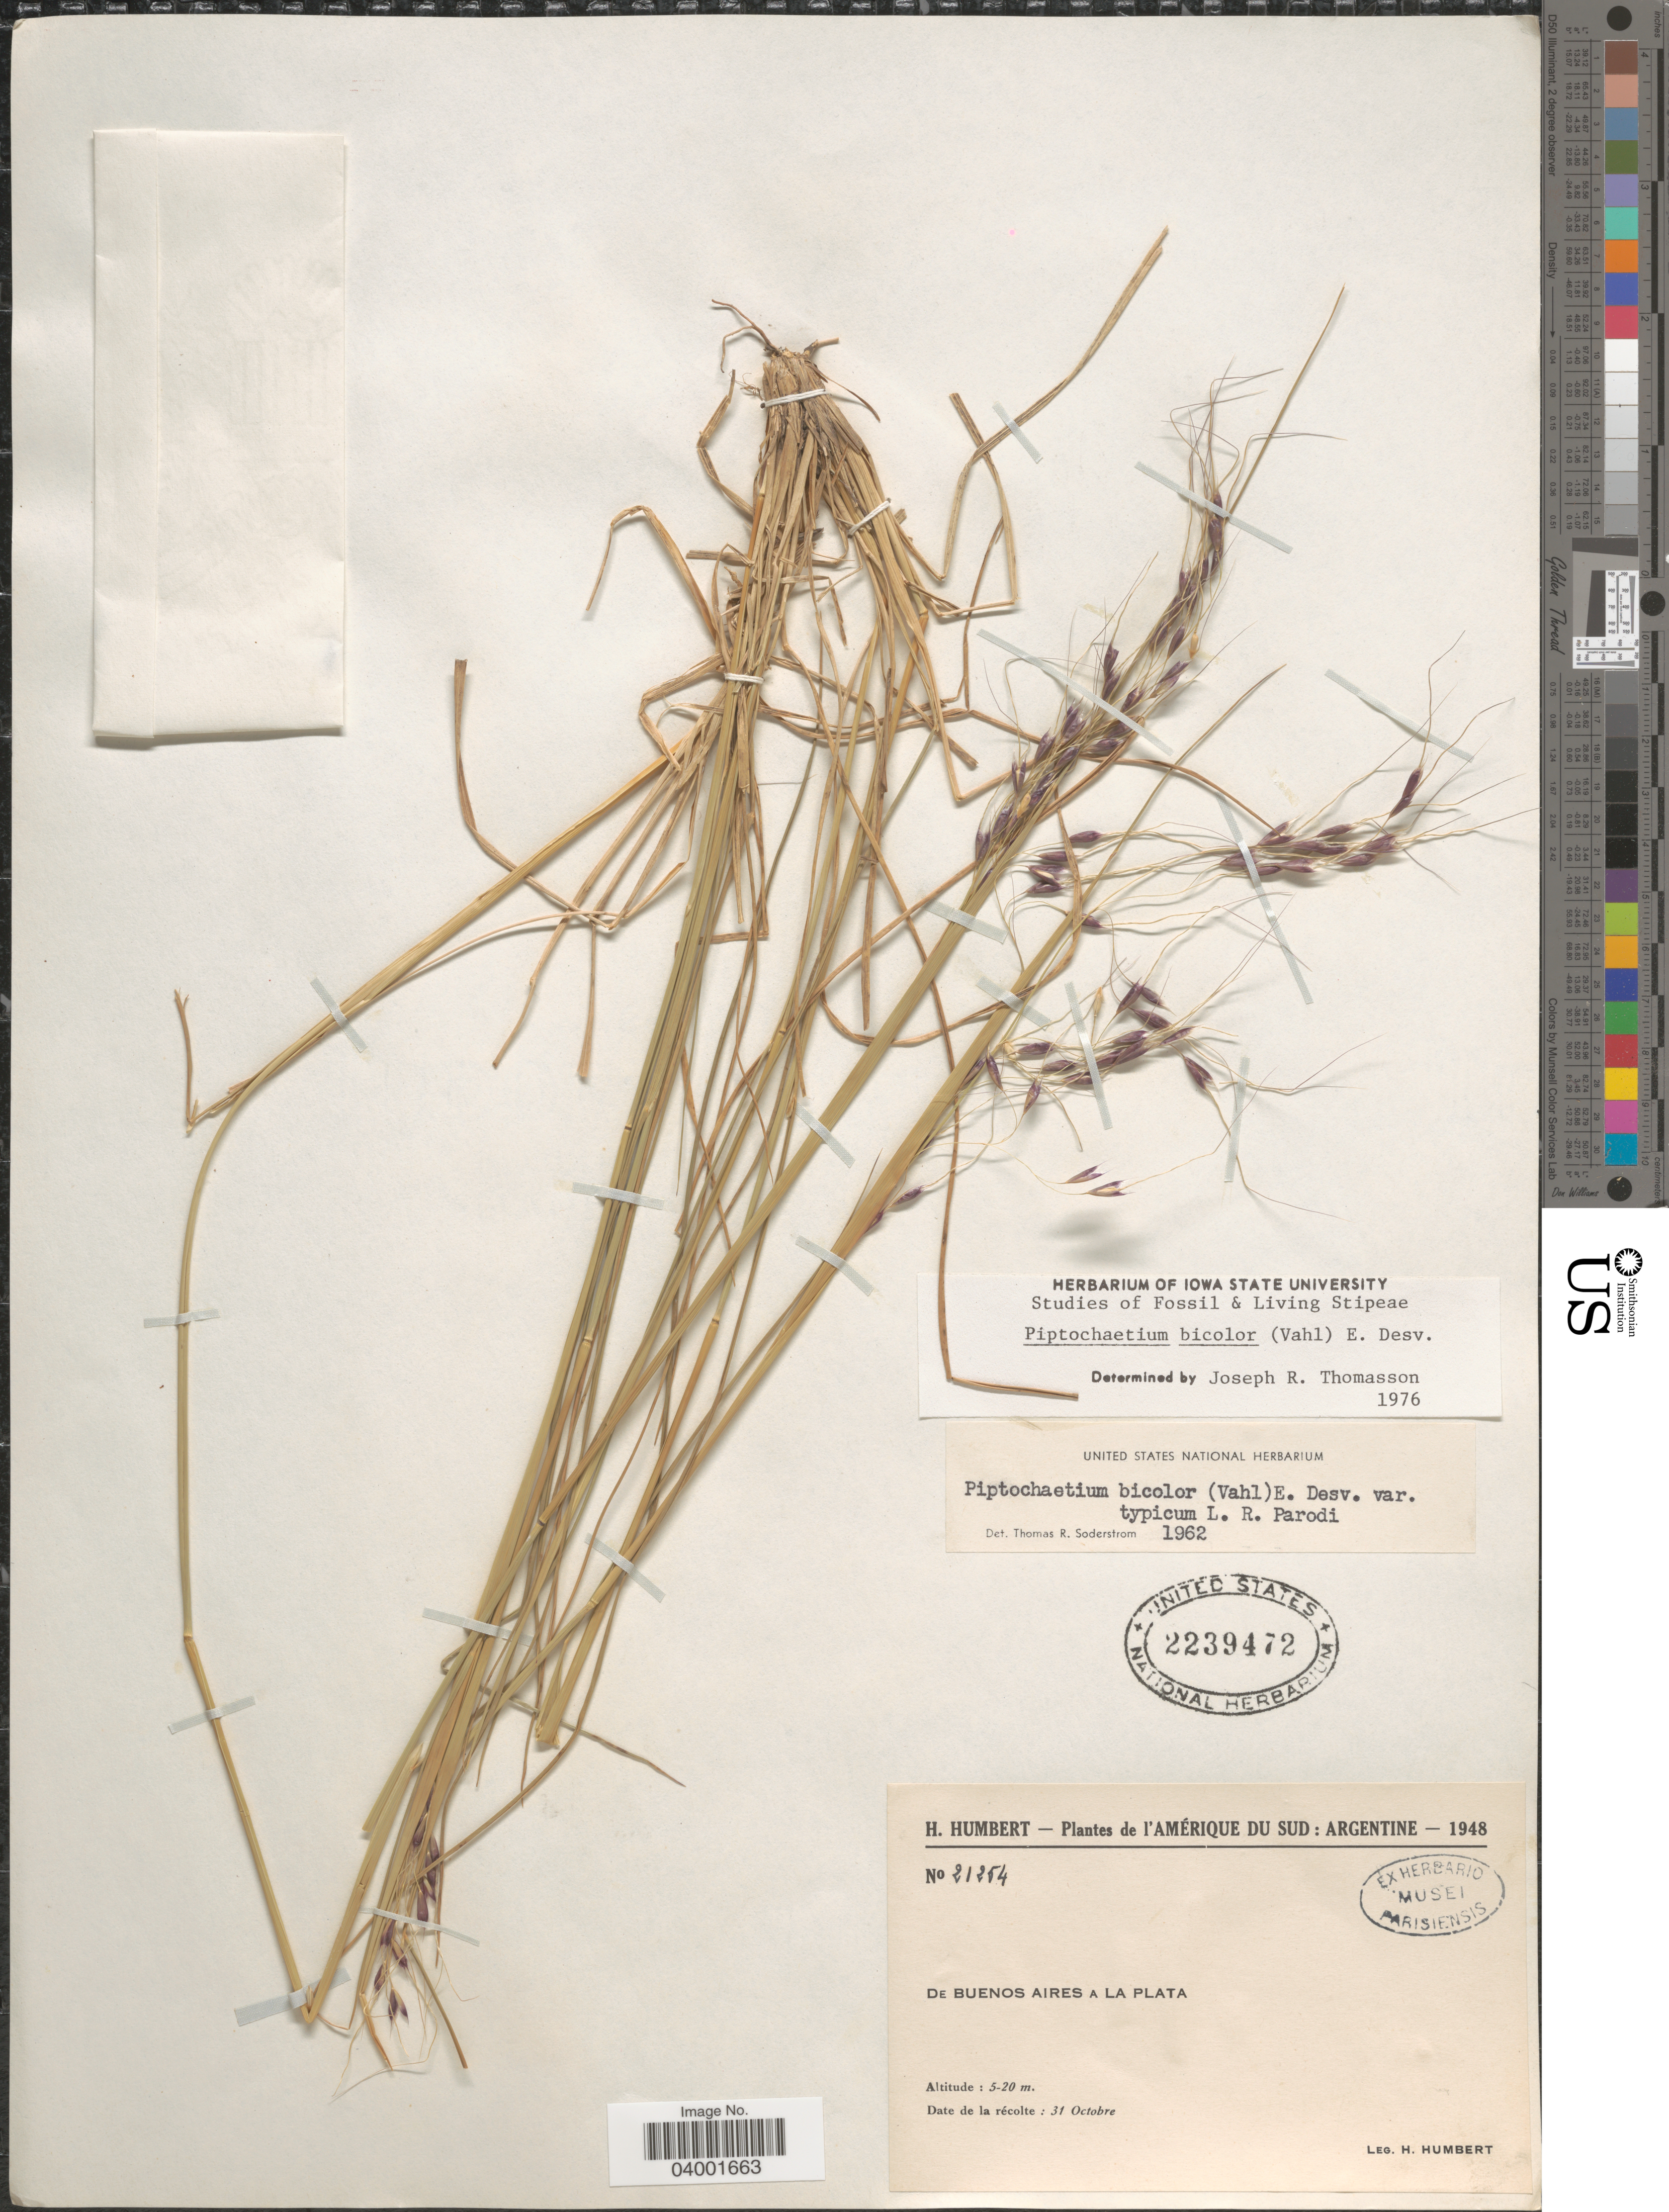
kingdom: Plantae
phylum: Tracheophyta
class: Liliopsida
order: Poales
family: Poaceae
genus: Piptochaetium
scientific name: Piptochaetium bicolor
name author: (Vahl) É. Desv.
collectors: H. Humbert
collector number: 21254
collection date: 1948-10-31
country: Argentina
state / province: Buenos Aires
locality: Buenos Aires a La Plata.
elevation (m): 5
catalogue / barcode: US 2239472